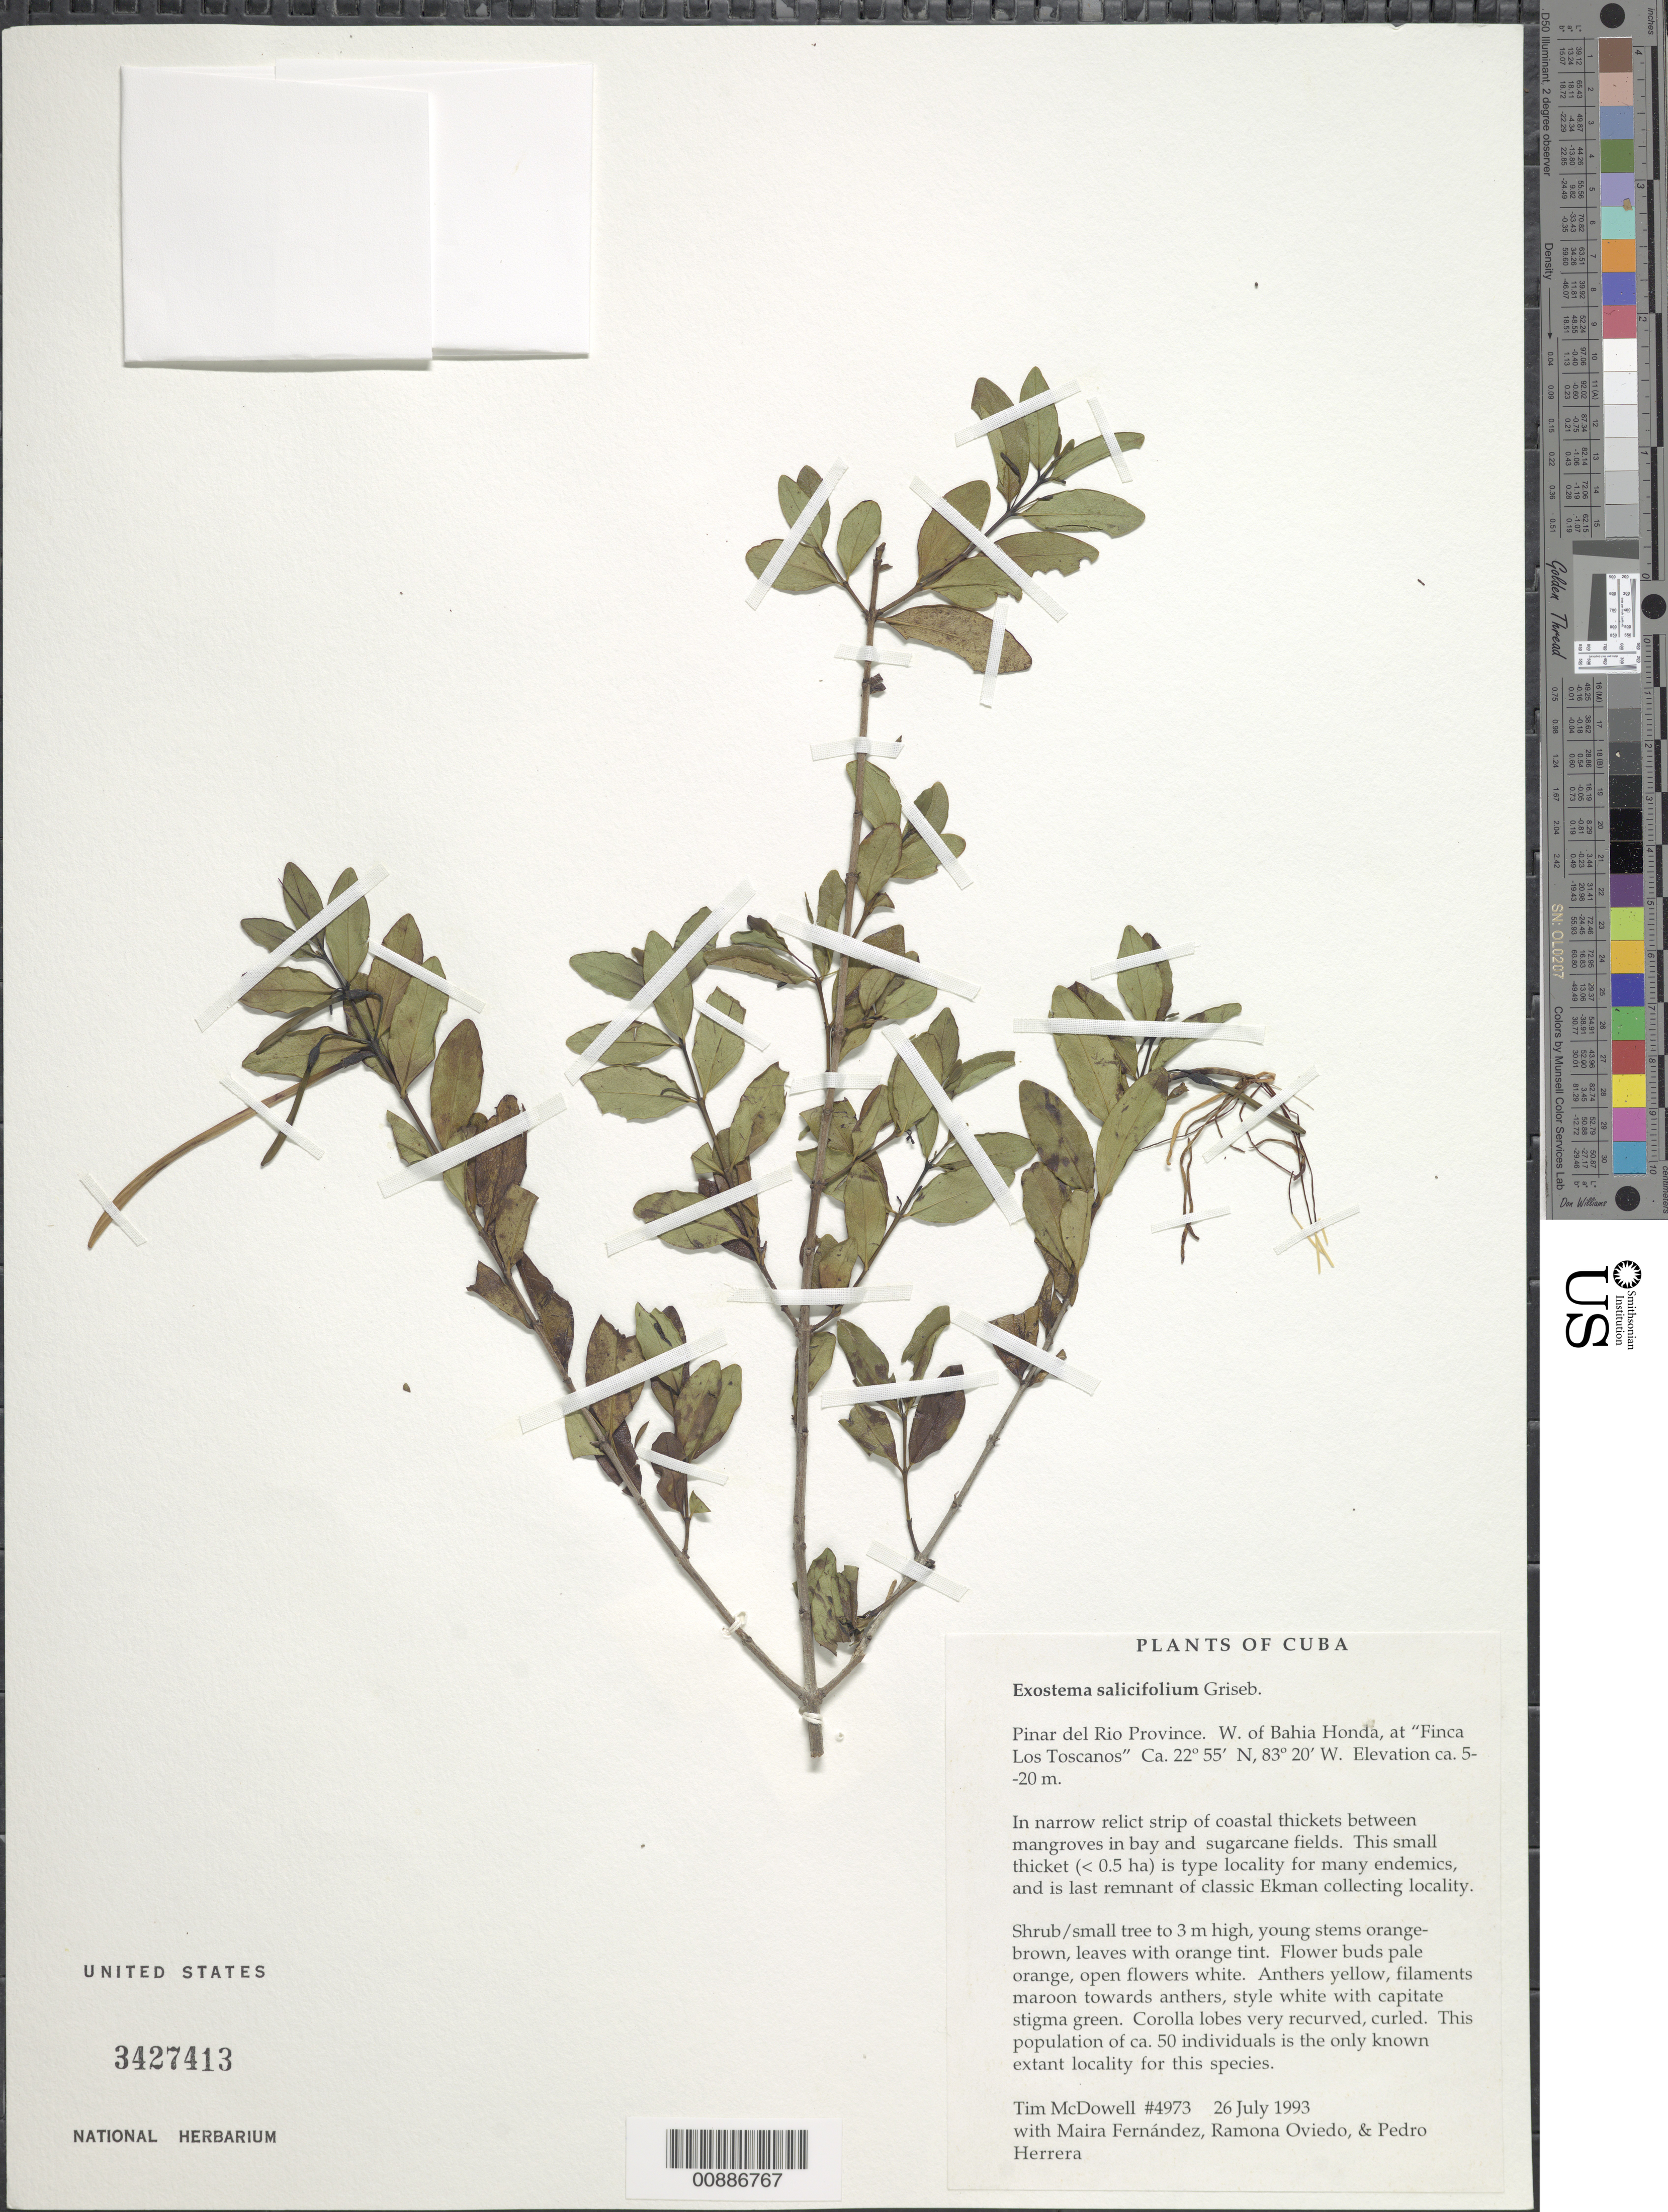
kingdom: Plantae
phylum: Tracheophyta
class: Magnoliopsida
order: Gentianales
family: Rubiaceae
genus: Exostema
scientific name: Exostema salicifolium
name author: Griseb.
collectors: T. McDowell, M. Fernández, R. Oviedo & Herrera, P.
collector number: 4973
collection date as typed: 26 Jul 1993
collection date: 1993-07-26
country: Cuba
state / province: Pinar del Río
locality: W. of Bahia Honda, at "Finca Los Toscanos"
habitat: In narrow relict strip of coastal thickets between mangroves in bay and sugercane fields. Area of high endemism.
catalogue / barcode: US 3427413